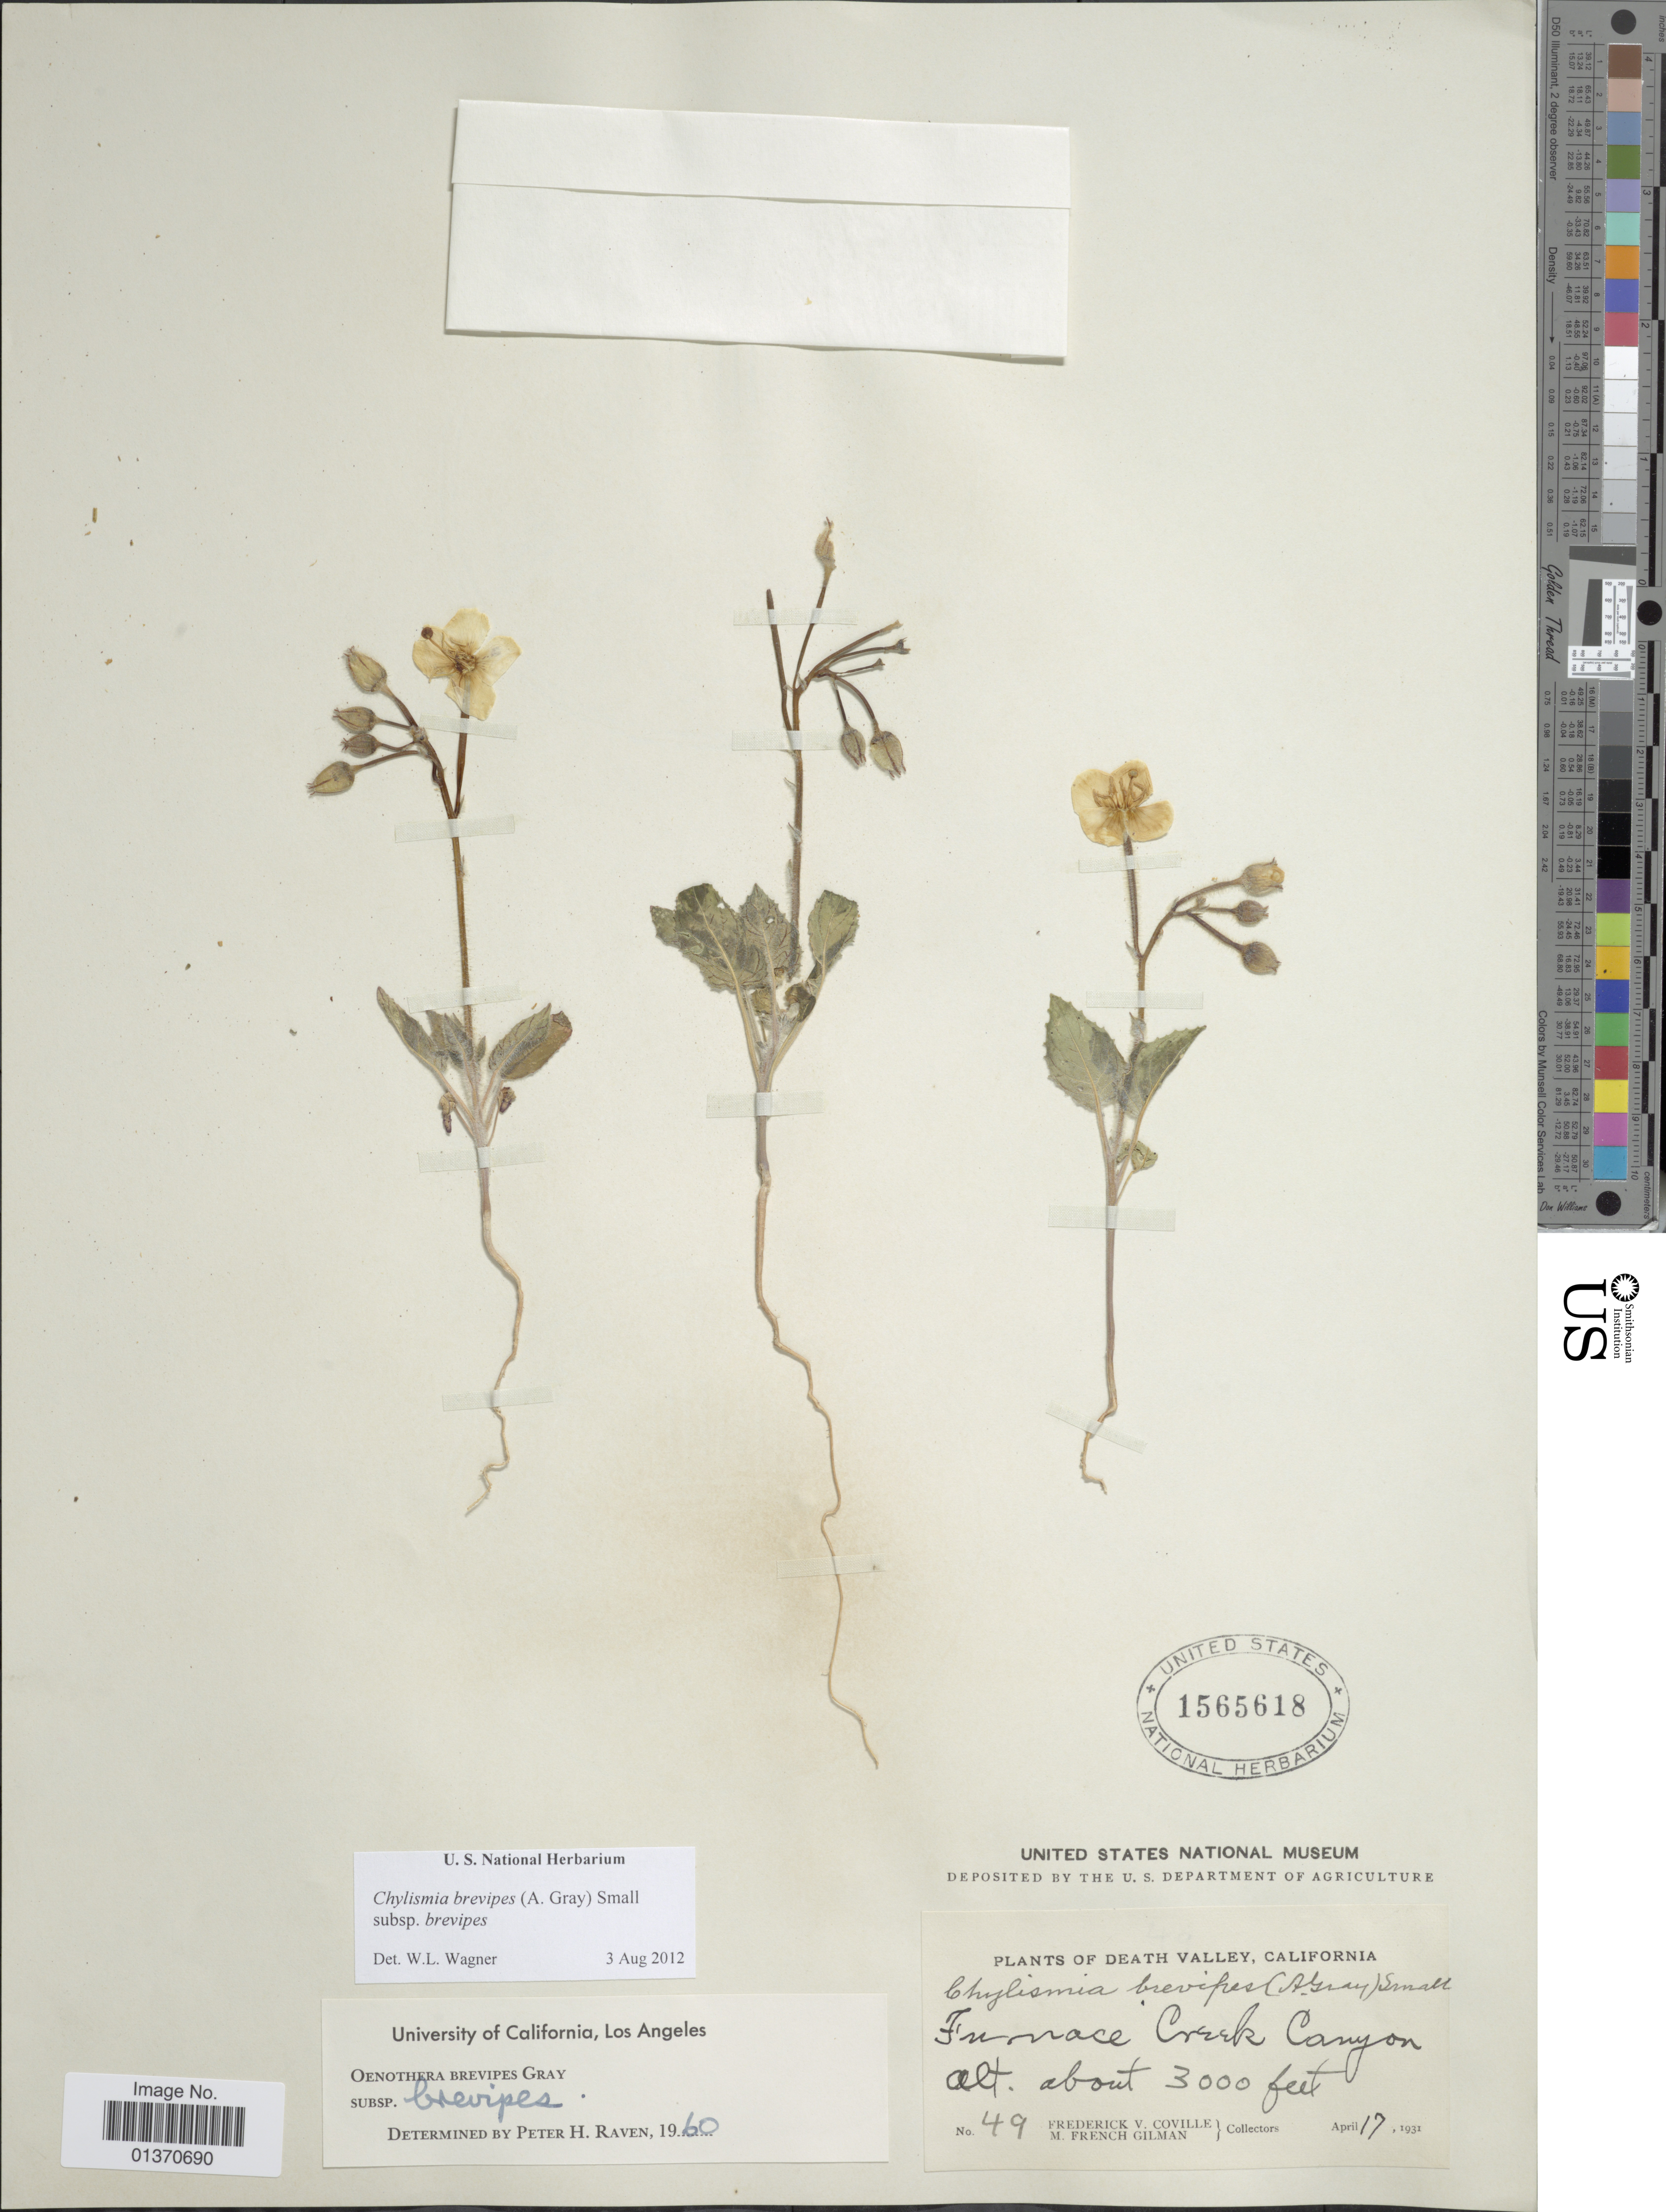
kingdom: Plantae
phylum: Tracheophyta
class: Magnoliopsida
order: Myrtales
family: Onagraceae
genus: Chylismia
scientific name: Chylismia brevipes subsp. brevipes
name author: (A. Gray) Small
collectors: F. V. Coville & M. F. Gilman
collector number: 49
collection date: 1931-04-17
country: United States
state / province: California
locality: Death Valley. Furnace Creek Canyon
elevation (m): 914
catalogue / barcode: US 1565618